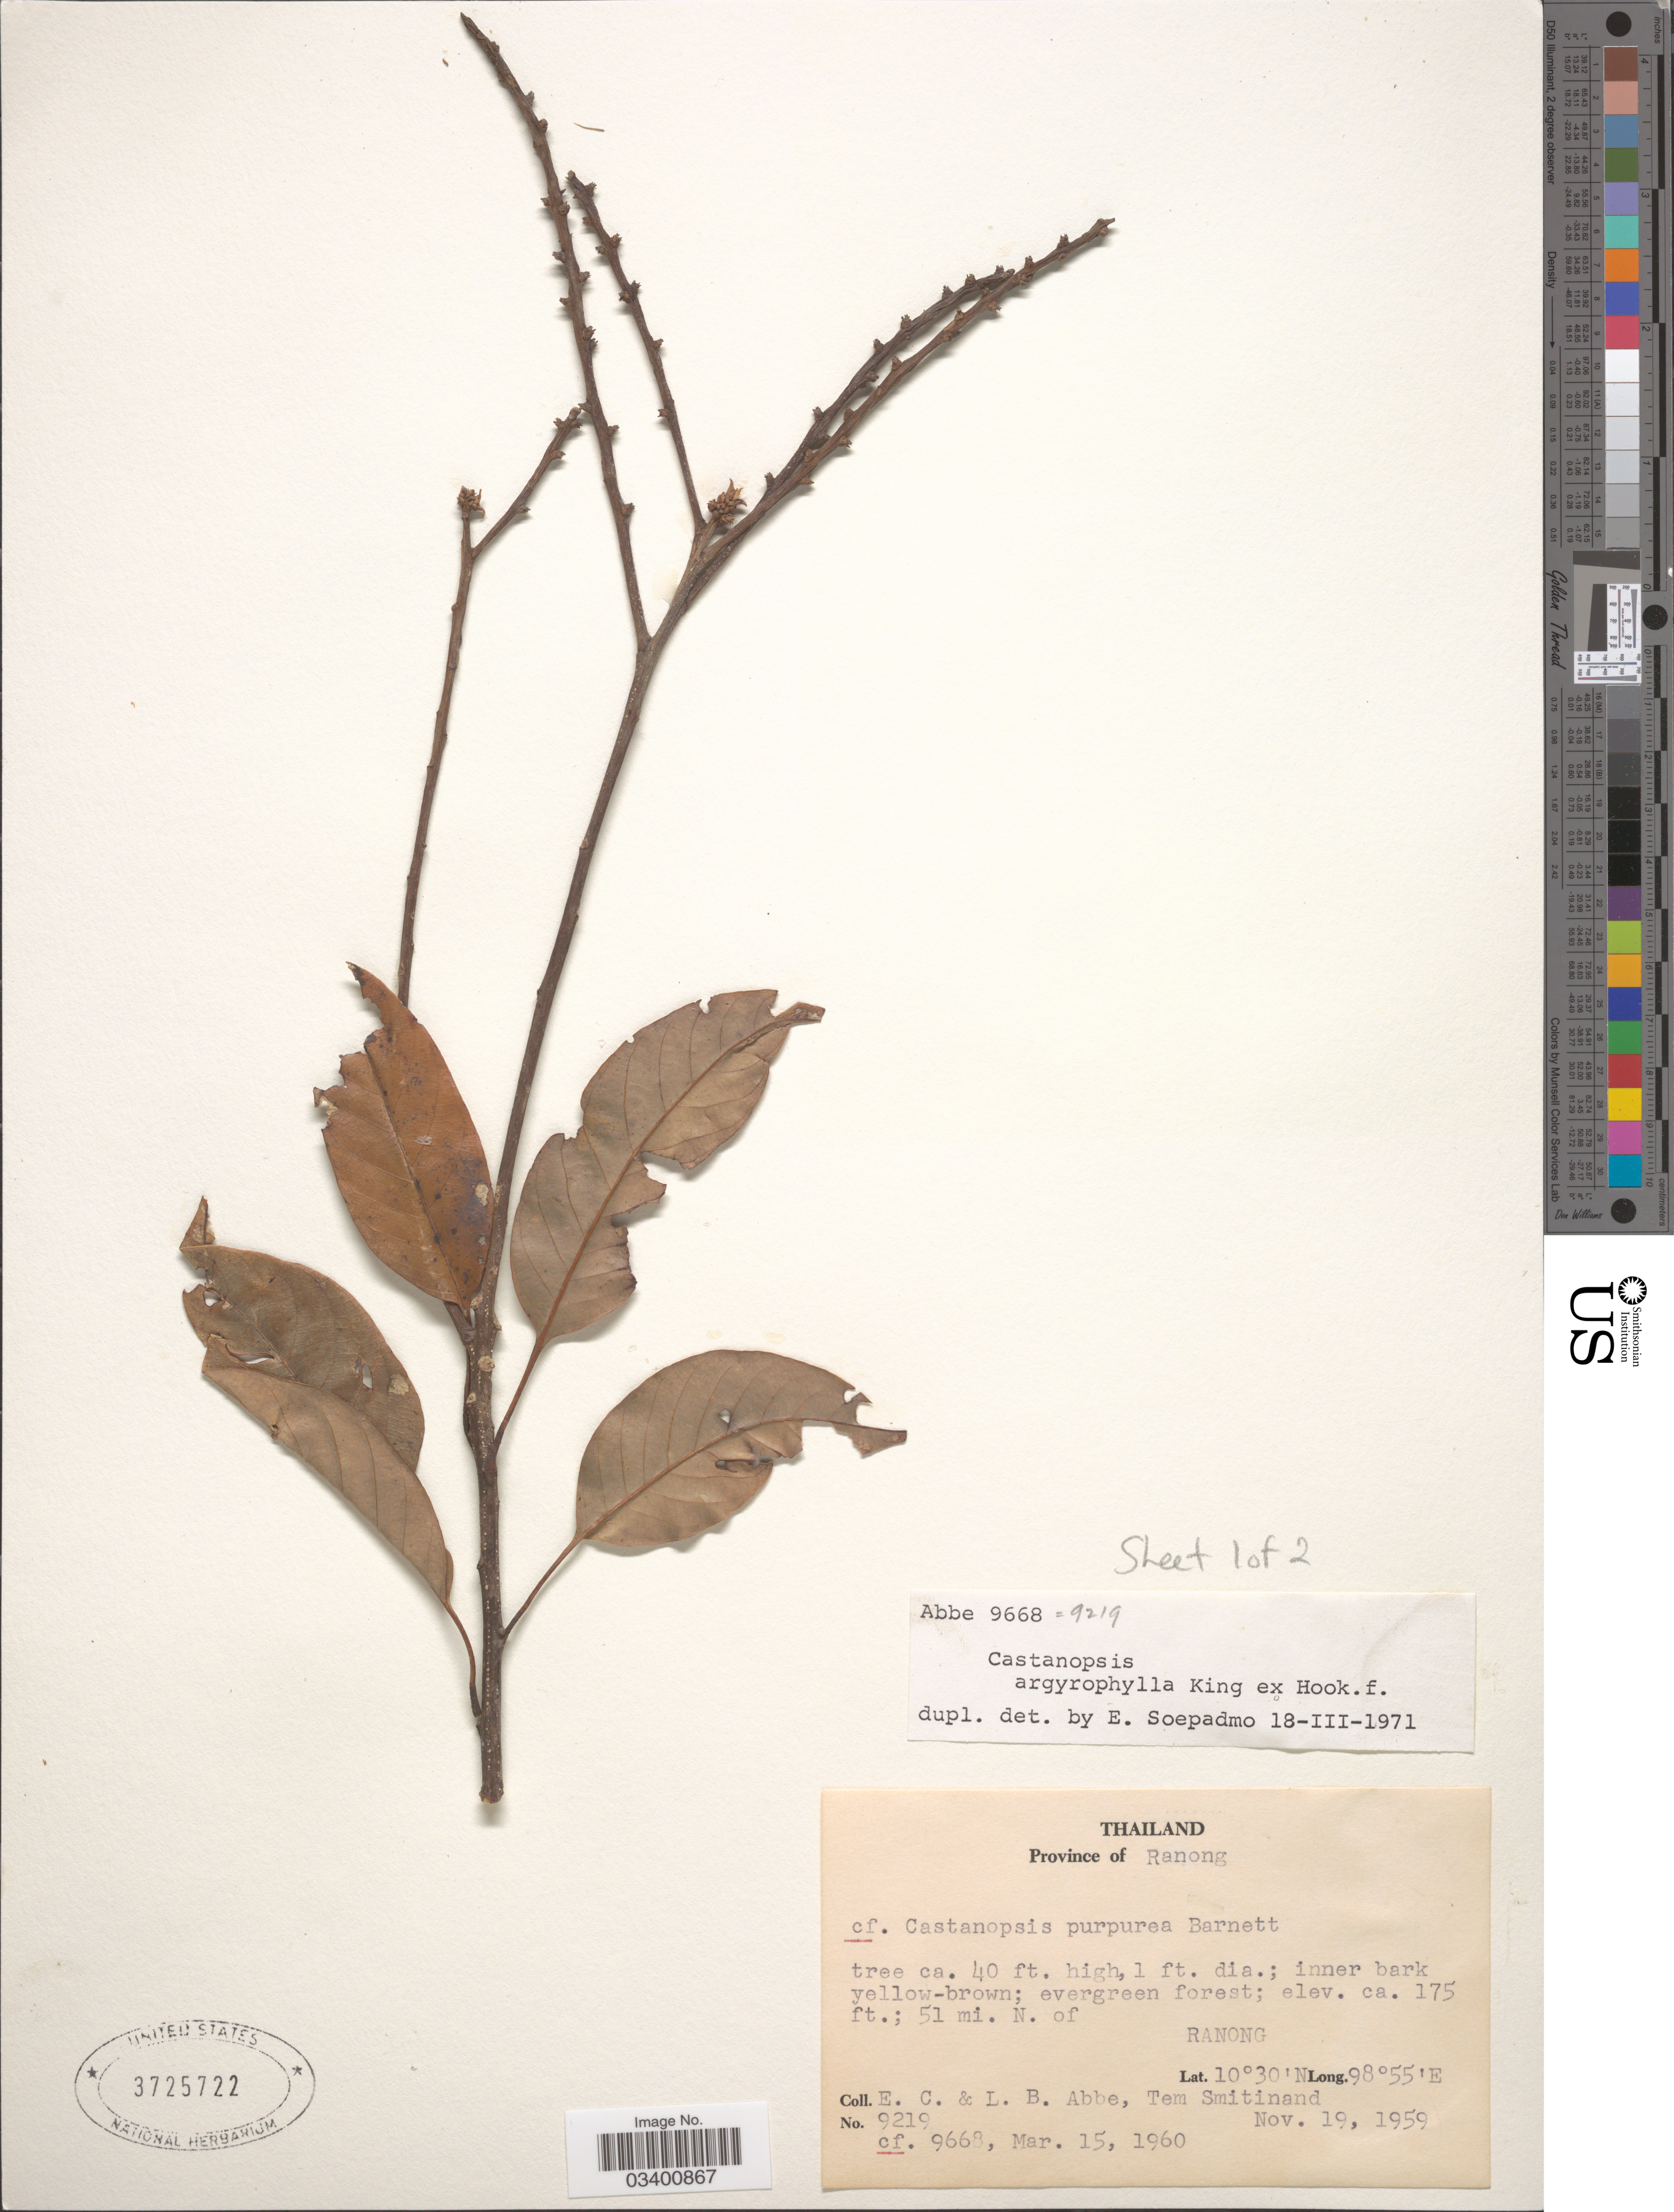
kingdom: Plantae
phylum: Tracheophyta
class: Magnoliopsida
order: Fagales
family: Fagaceae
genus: Castanopsis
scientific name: Castanopsis argyrophylla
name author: King ex Hook. f.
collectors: E. C. Abbe, L. B. Abbe & T. Smitinand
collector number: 9219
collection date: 1959-11-19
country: Thailand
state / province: Ranong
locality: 51 mi. N. of Ranong.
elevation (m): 53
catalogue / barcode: US 3725722